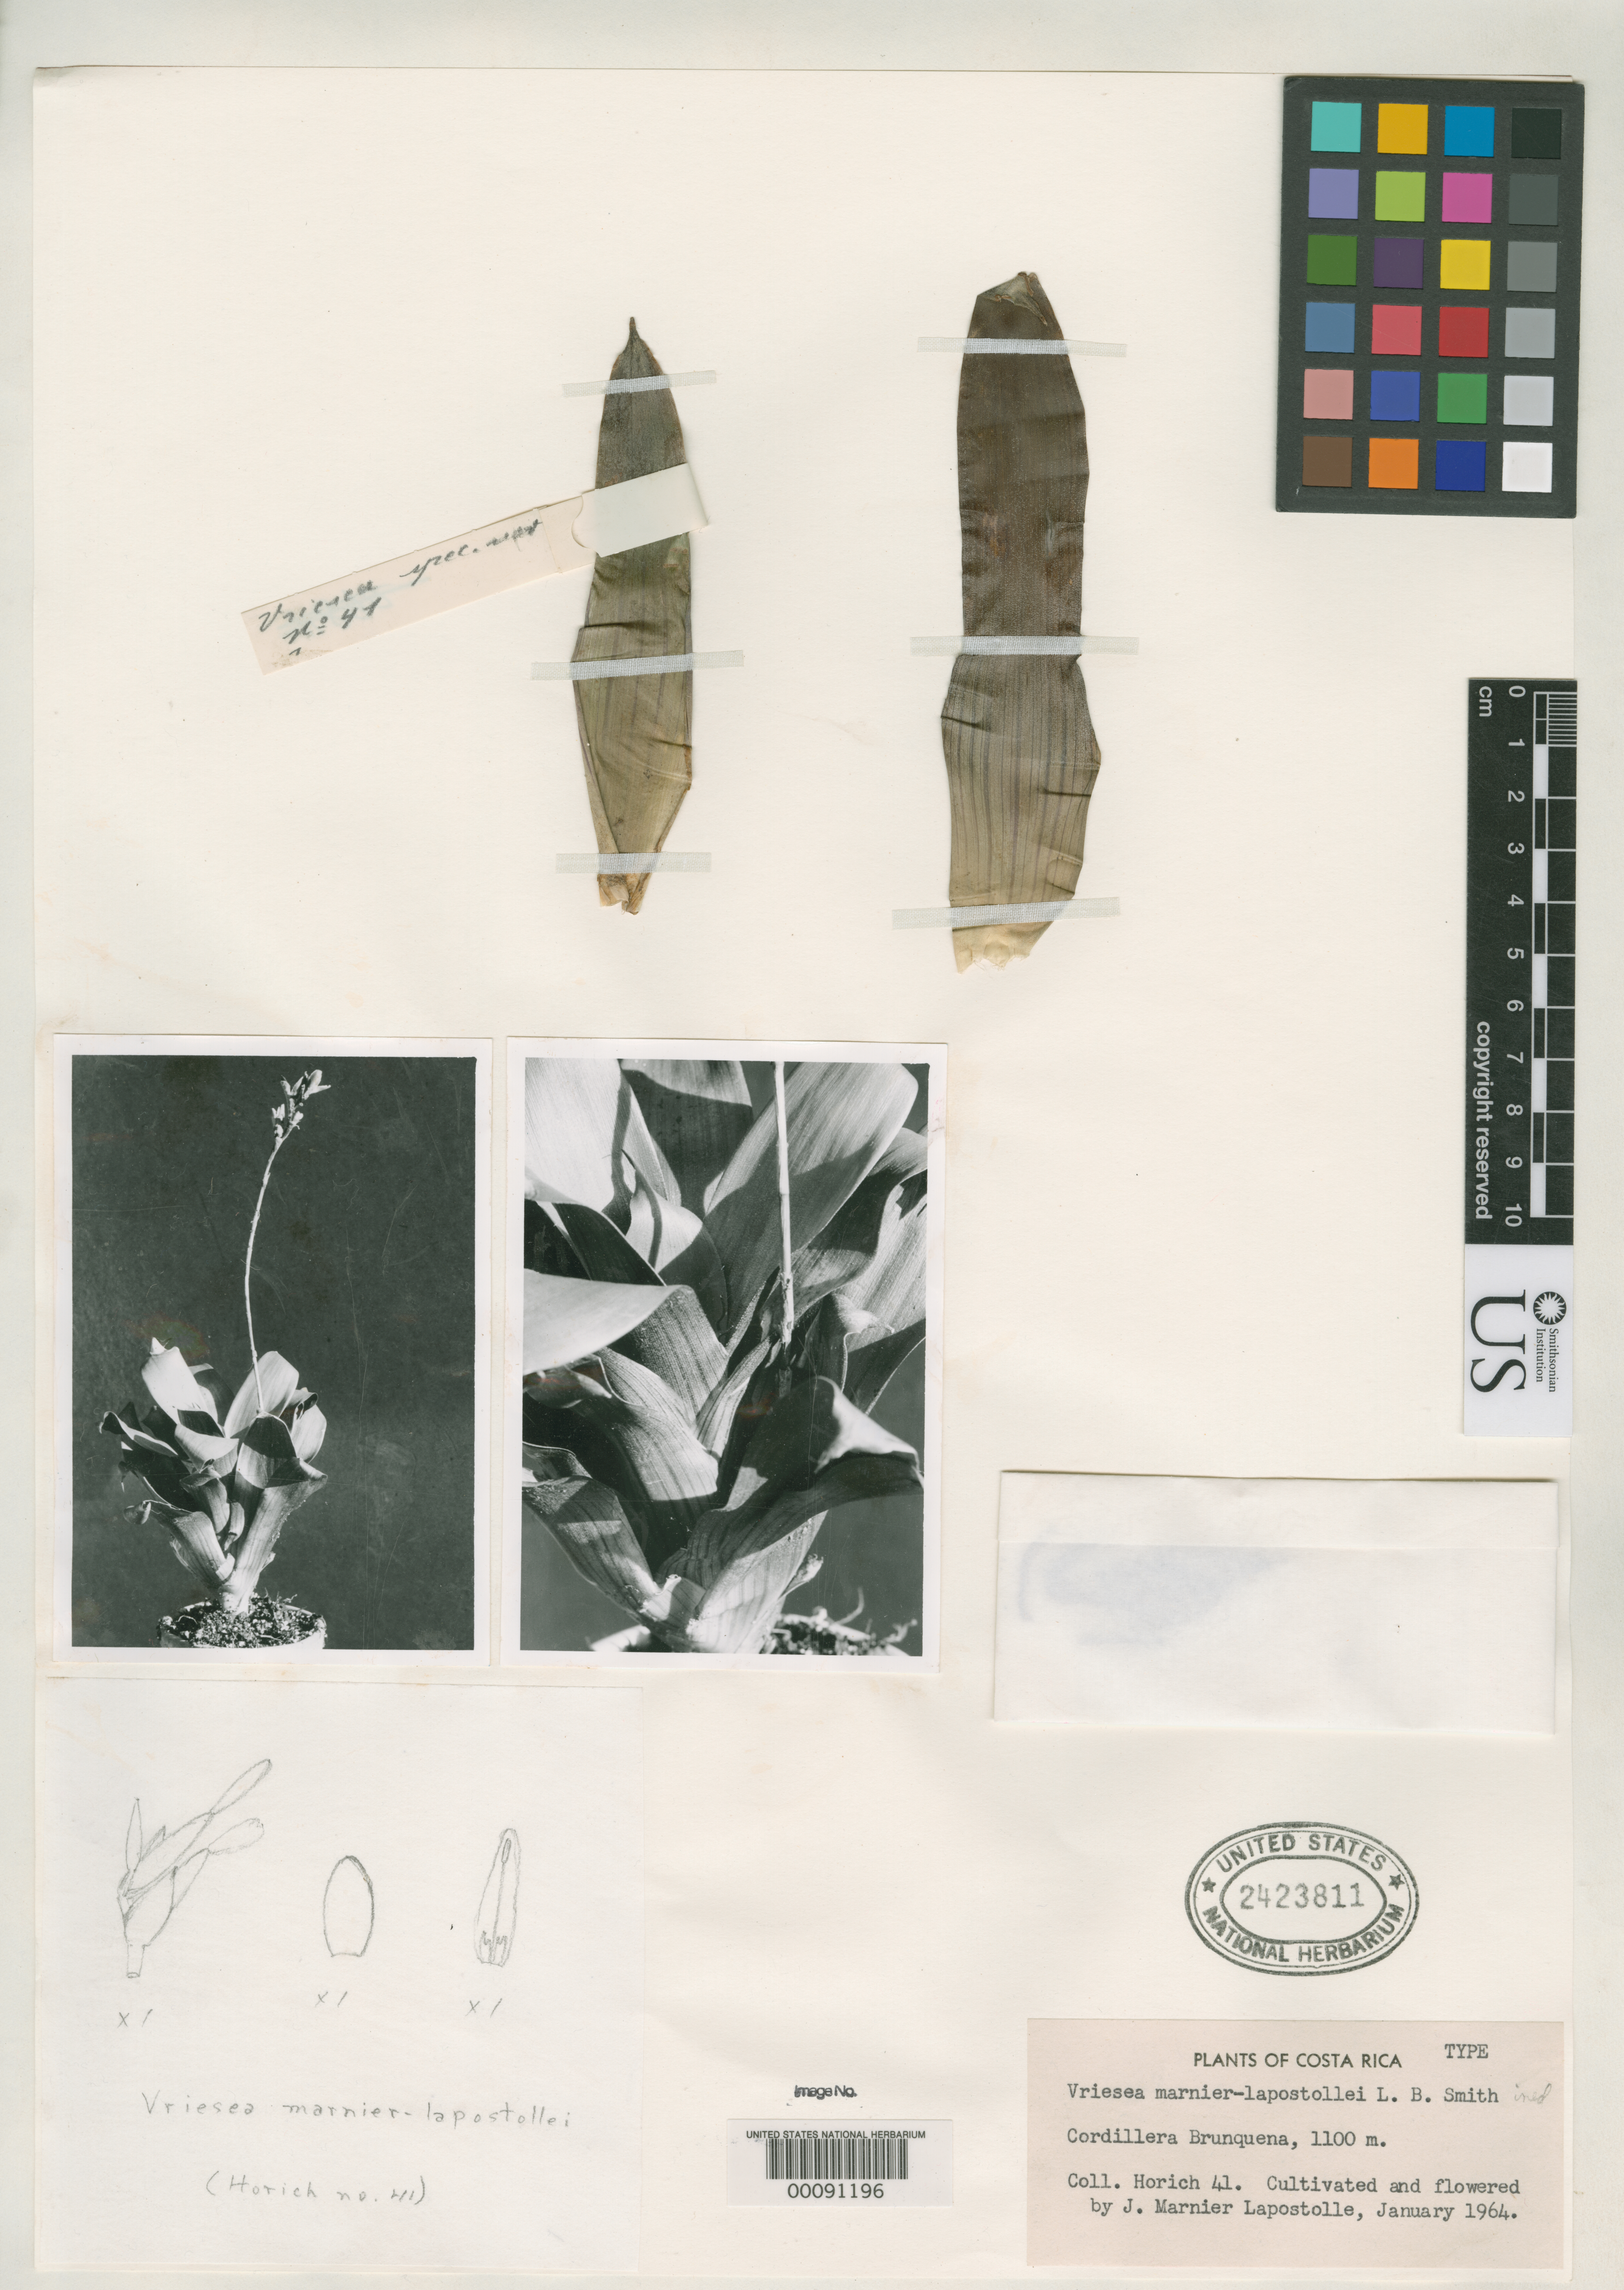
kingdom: Plantae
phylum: Tracheophyta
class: Liliopsida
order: Poales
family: Bromeliaceae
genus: Vriesea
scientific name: Vriesea marnier-lapostollei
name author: L.B. Sm.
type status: Holotype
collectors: C. K. Horich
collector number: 41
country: Costa Rica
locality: Cordillera Brunquena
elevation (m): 1100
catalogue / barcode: US 2423811